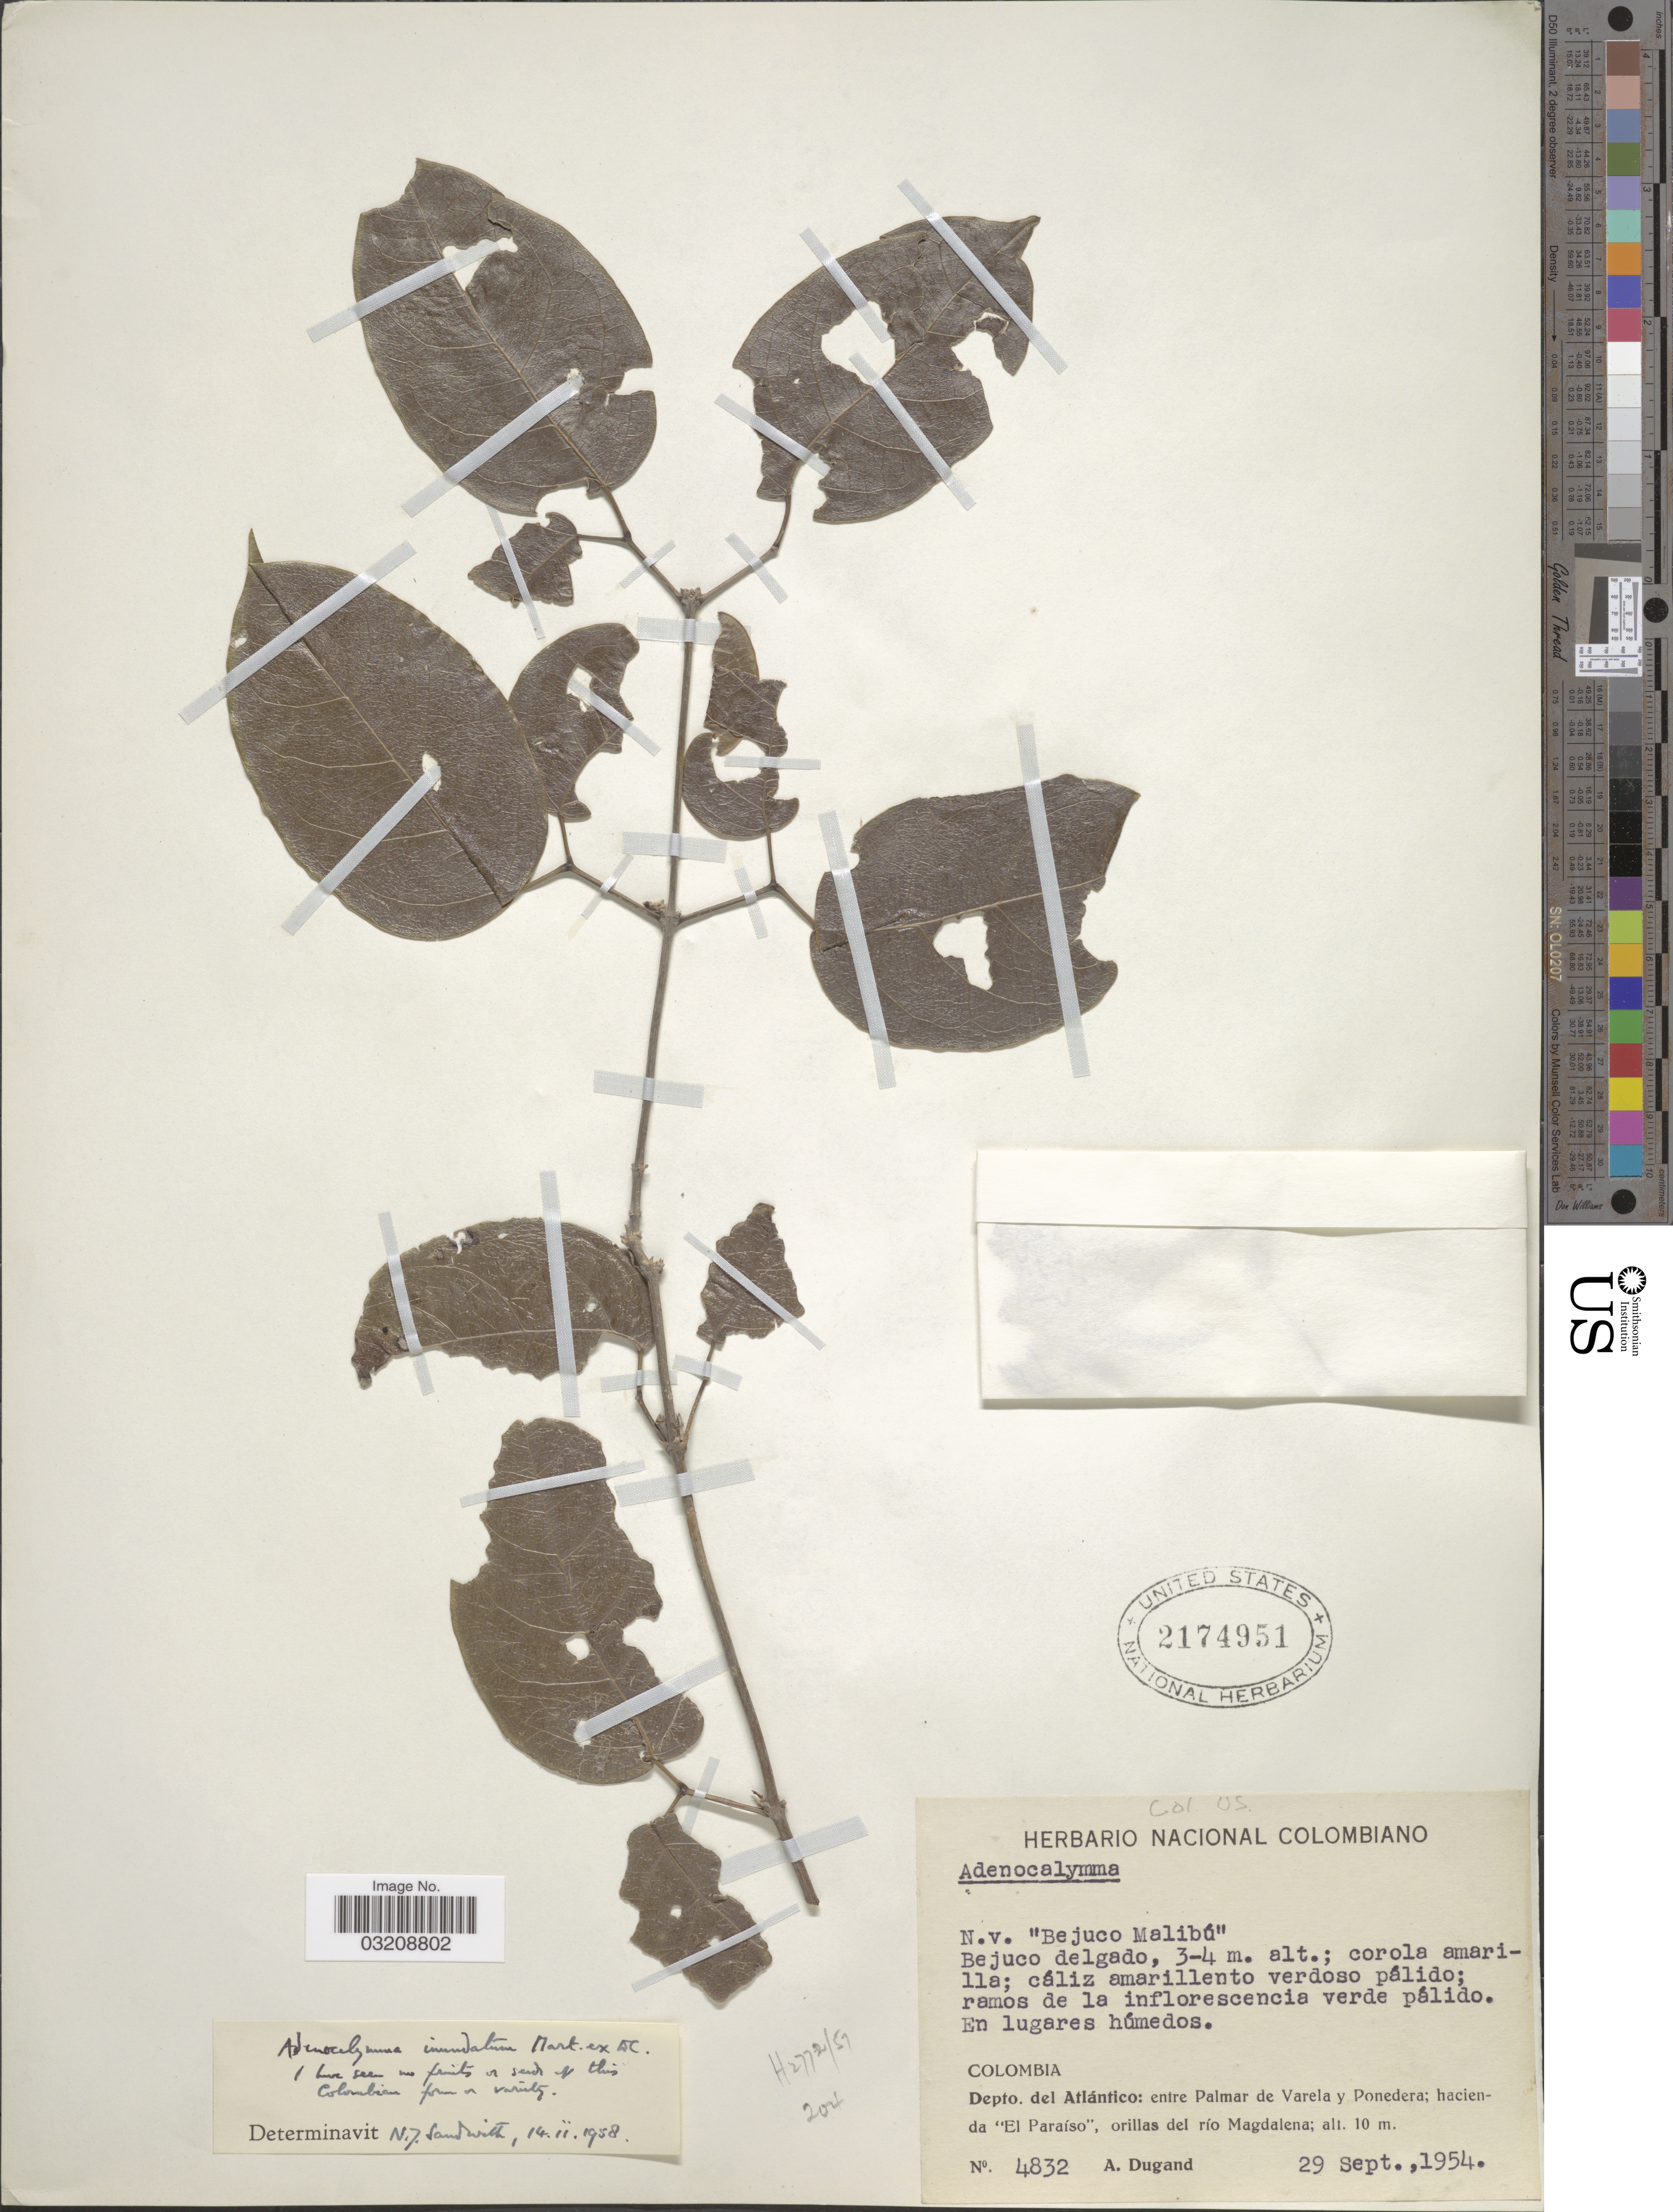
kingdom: Plantae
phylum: Tracheophyta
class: Magnoliopsida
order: Lamiales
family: Bignoniaceae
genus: Adenocalymma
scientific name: Adenocalymma inundatum var. inundatum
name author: Mart. ex DC.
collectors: A. Dugand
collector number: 4832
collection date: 1954-09-29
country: Colombia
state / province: Atlántico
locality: Depto. del Atlántico: entre Palmar de Varela y Ponedera; hacienda "El Paraíso", orillas del río Magdalena.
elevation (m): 10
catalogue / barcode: US 2174951